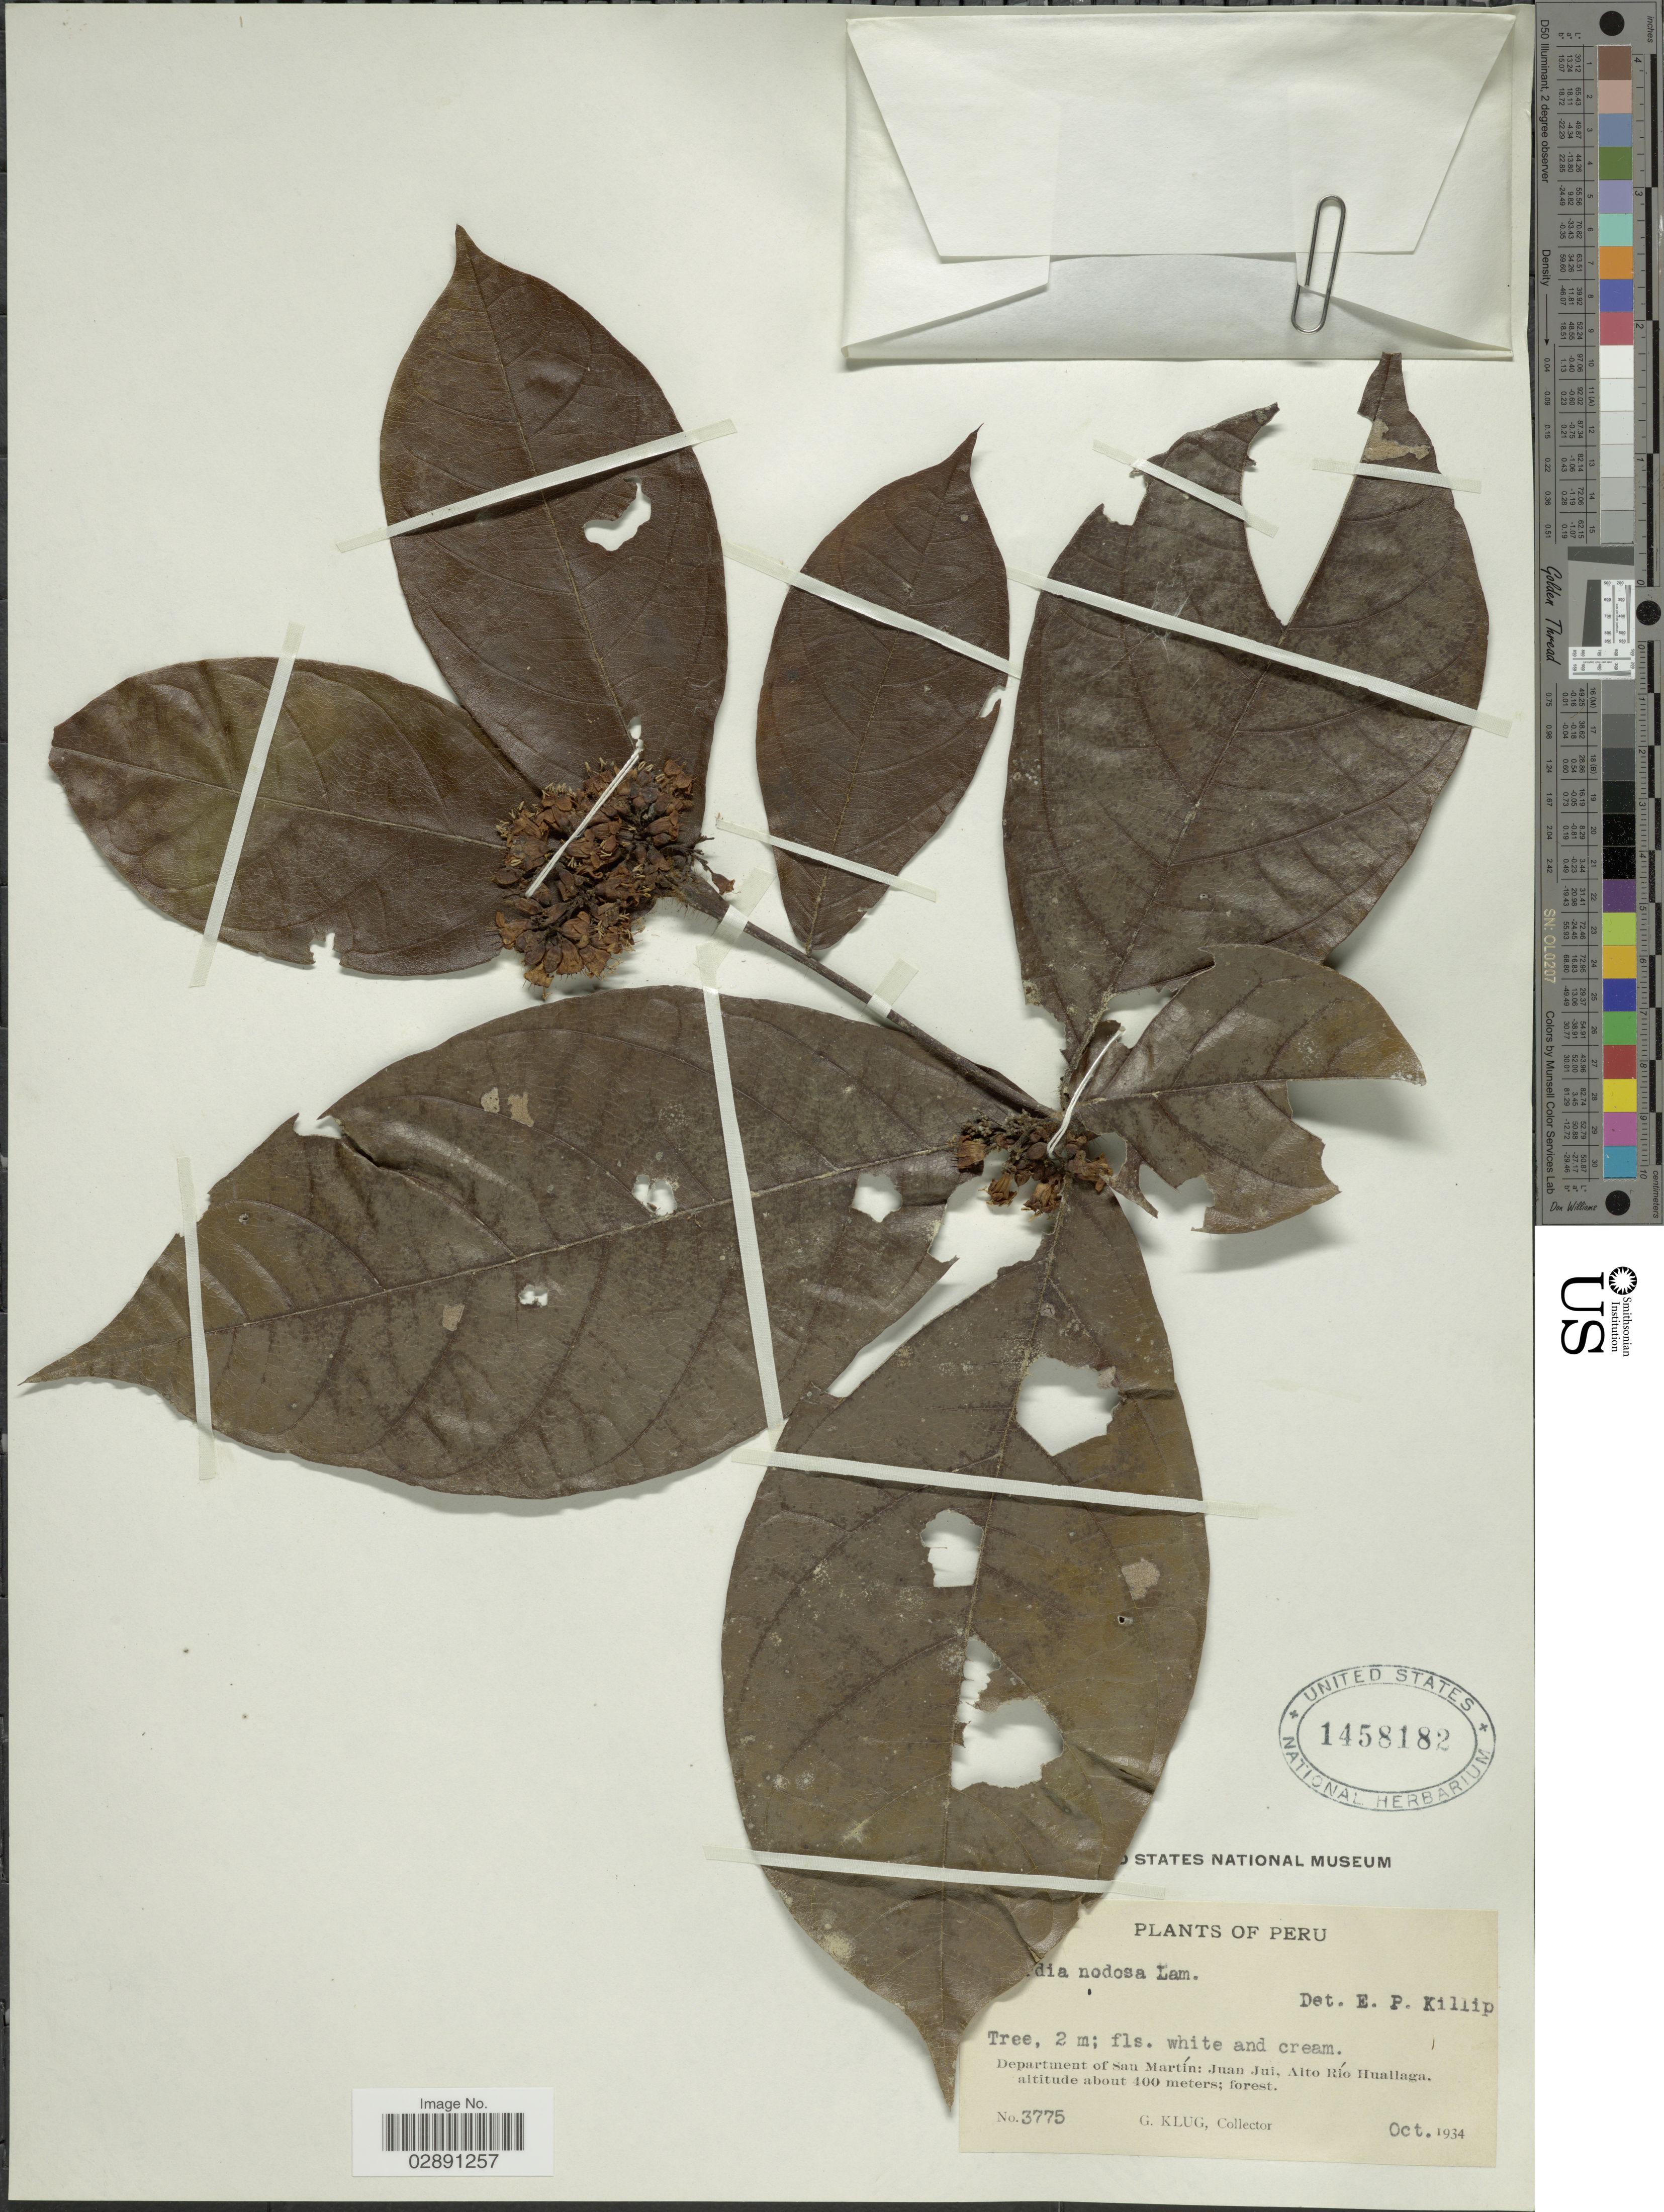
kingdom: Plantae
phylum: Tracheophyta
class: Magnoliopsida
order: Boraginales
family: Cordiaceae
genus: Cordia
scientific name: Cordia nodosa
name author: Lam.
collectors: G. Klug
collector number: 3775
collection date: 1934-10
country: Peru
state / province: San Martín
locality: Department of San Martín: Juan Jui, Alto Río Huallaga.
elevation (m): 400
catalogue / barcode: US 1458182